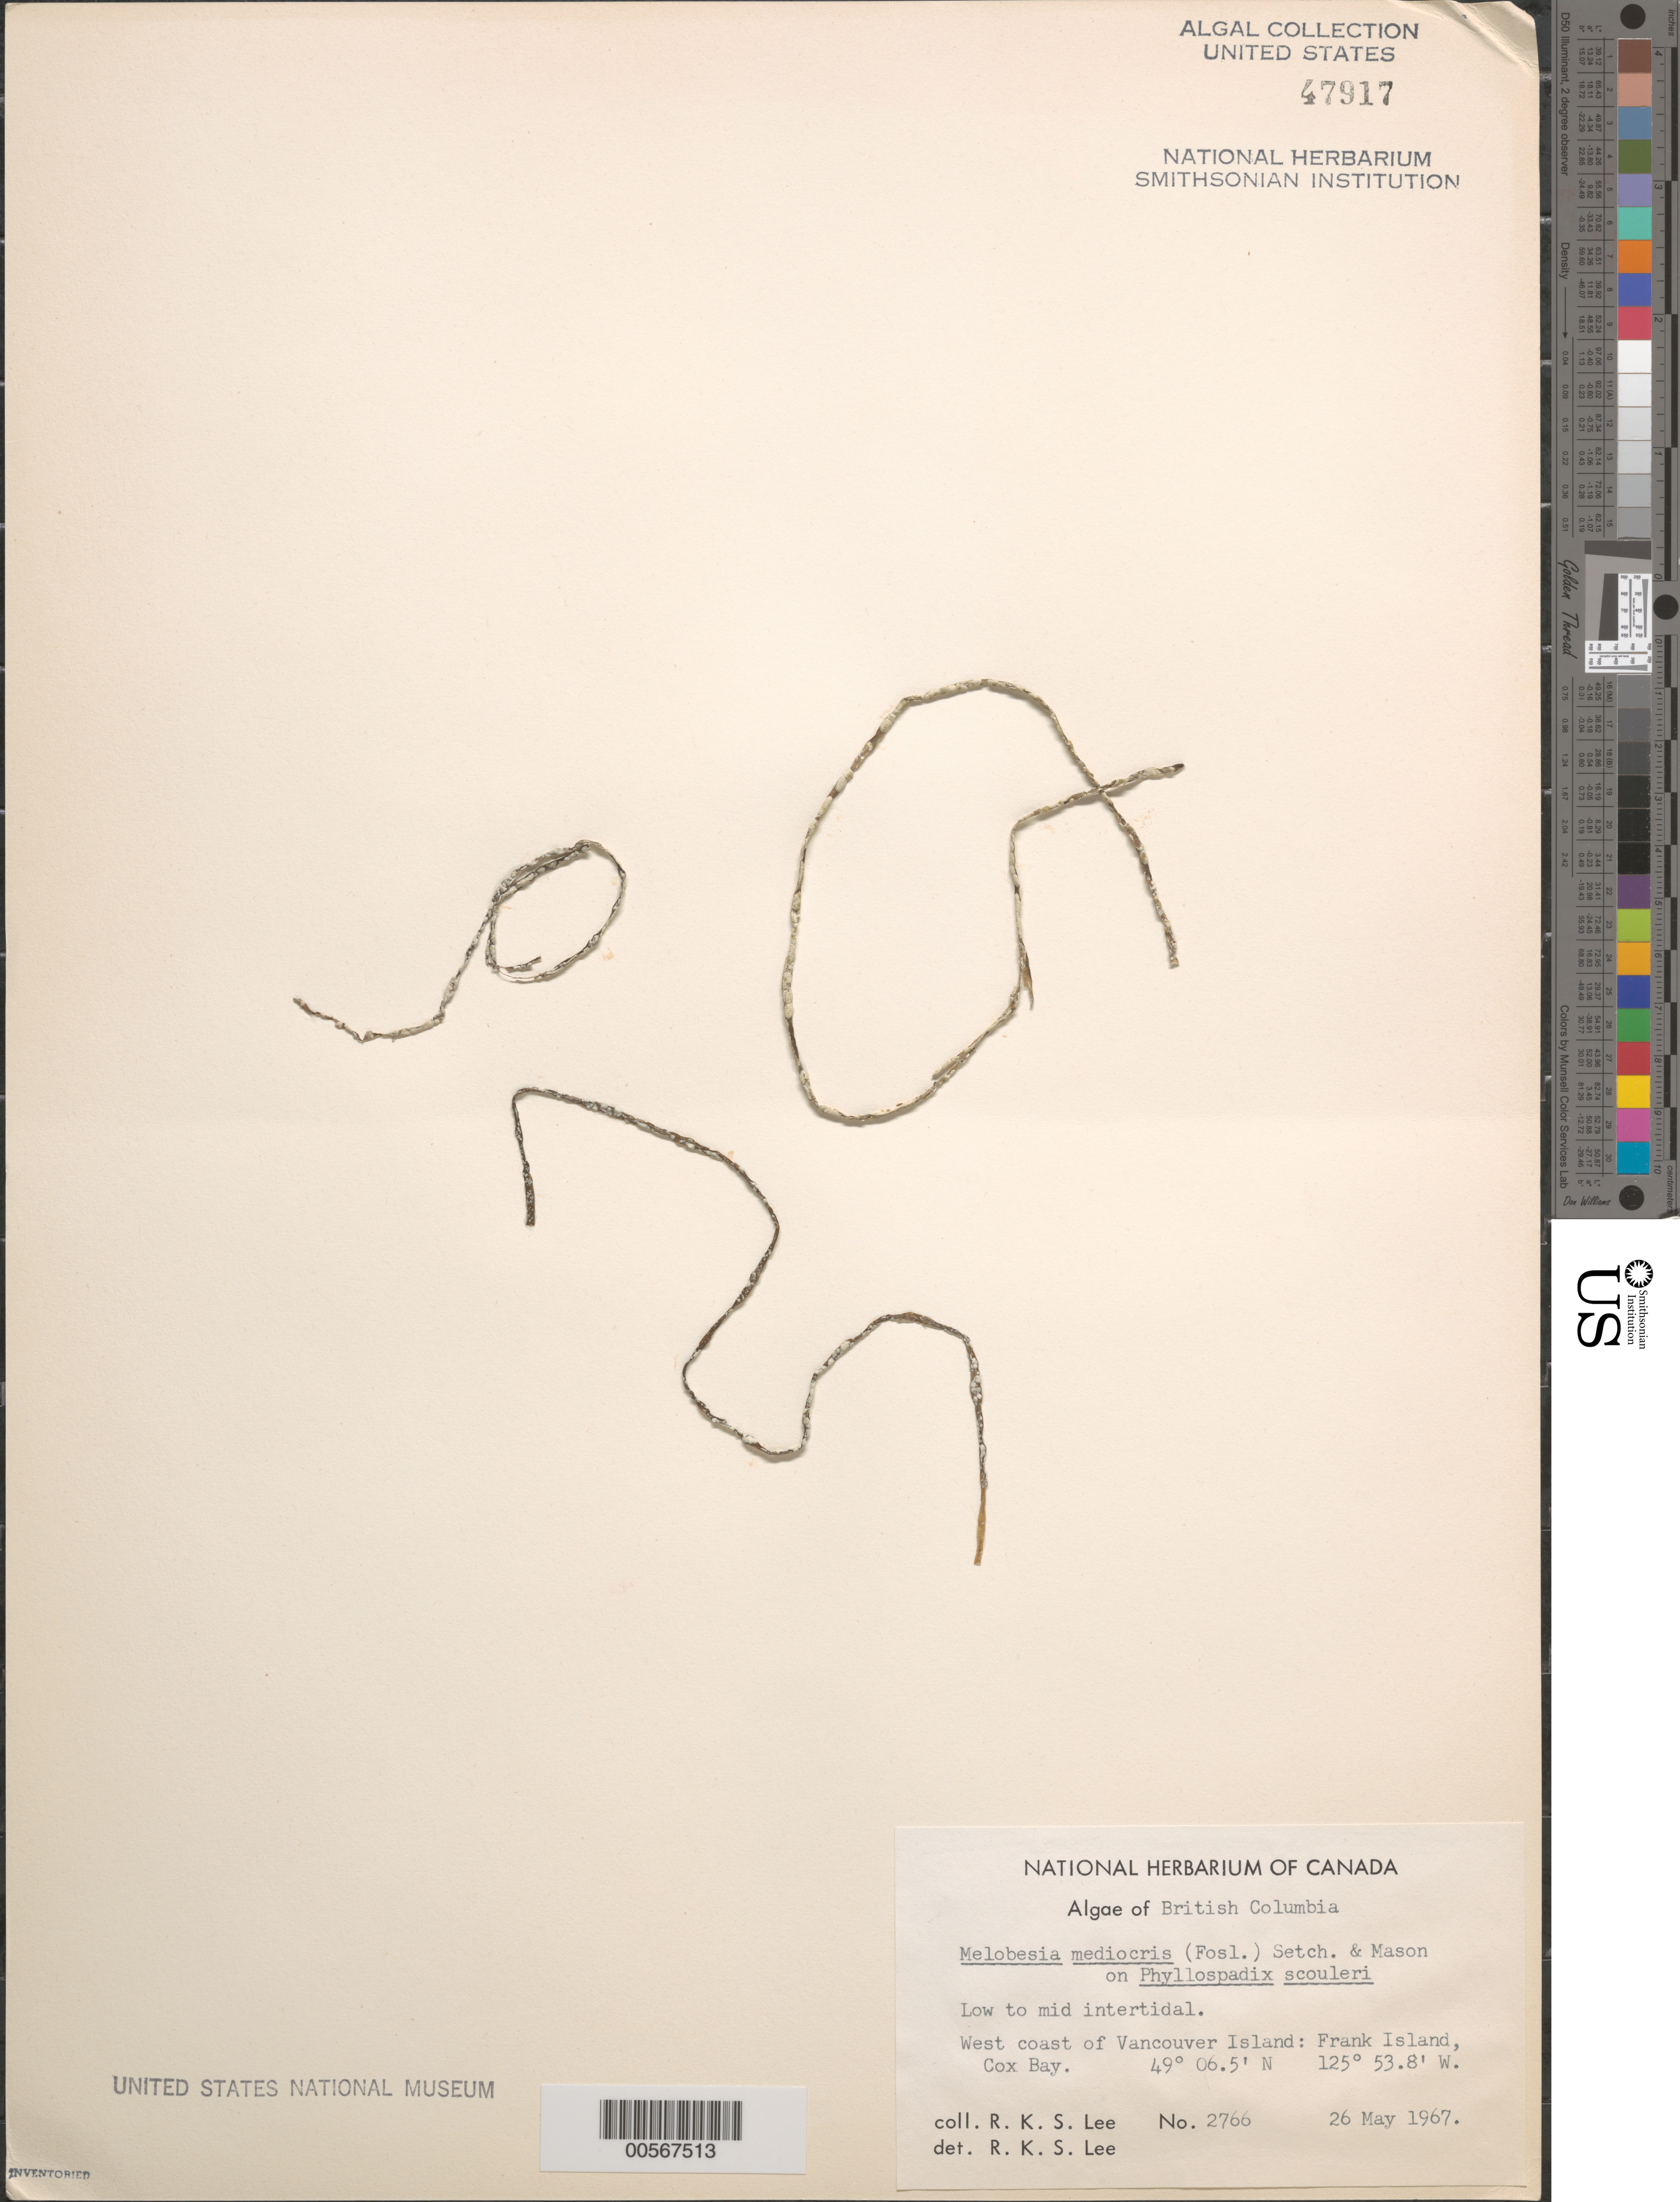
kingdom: Plantae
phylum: Rhodophyta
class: Florideophyceae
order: Corallinales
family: Hapalidiaceae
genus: Melobesia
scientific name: Melobesia mediocris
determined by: Lee, R. K. S.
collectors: R. Lee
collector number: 2766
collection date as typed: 26 May 1967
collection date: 1967-05-26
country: Canada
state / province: British Columbia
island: Frank Island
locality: Cox Bay, Vancouver Island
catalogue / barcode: US 47917